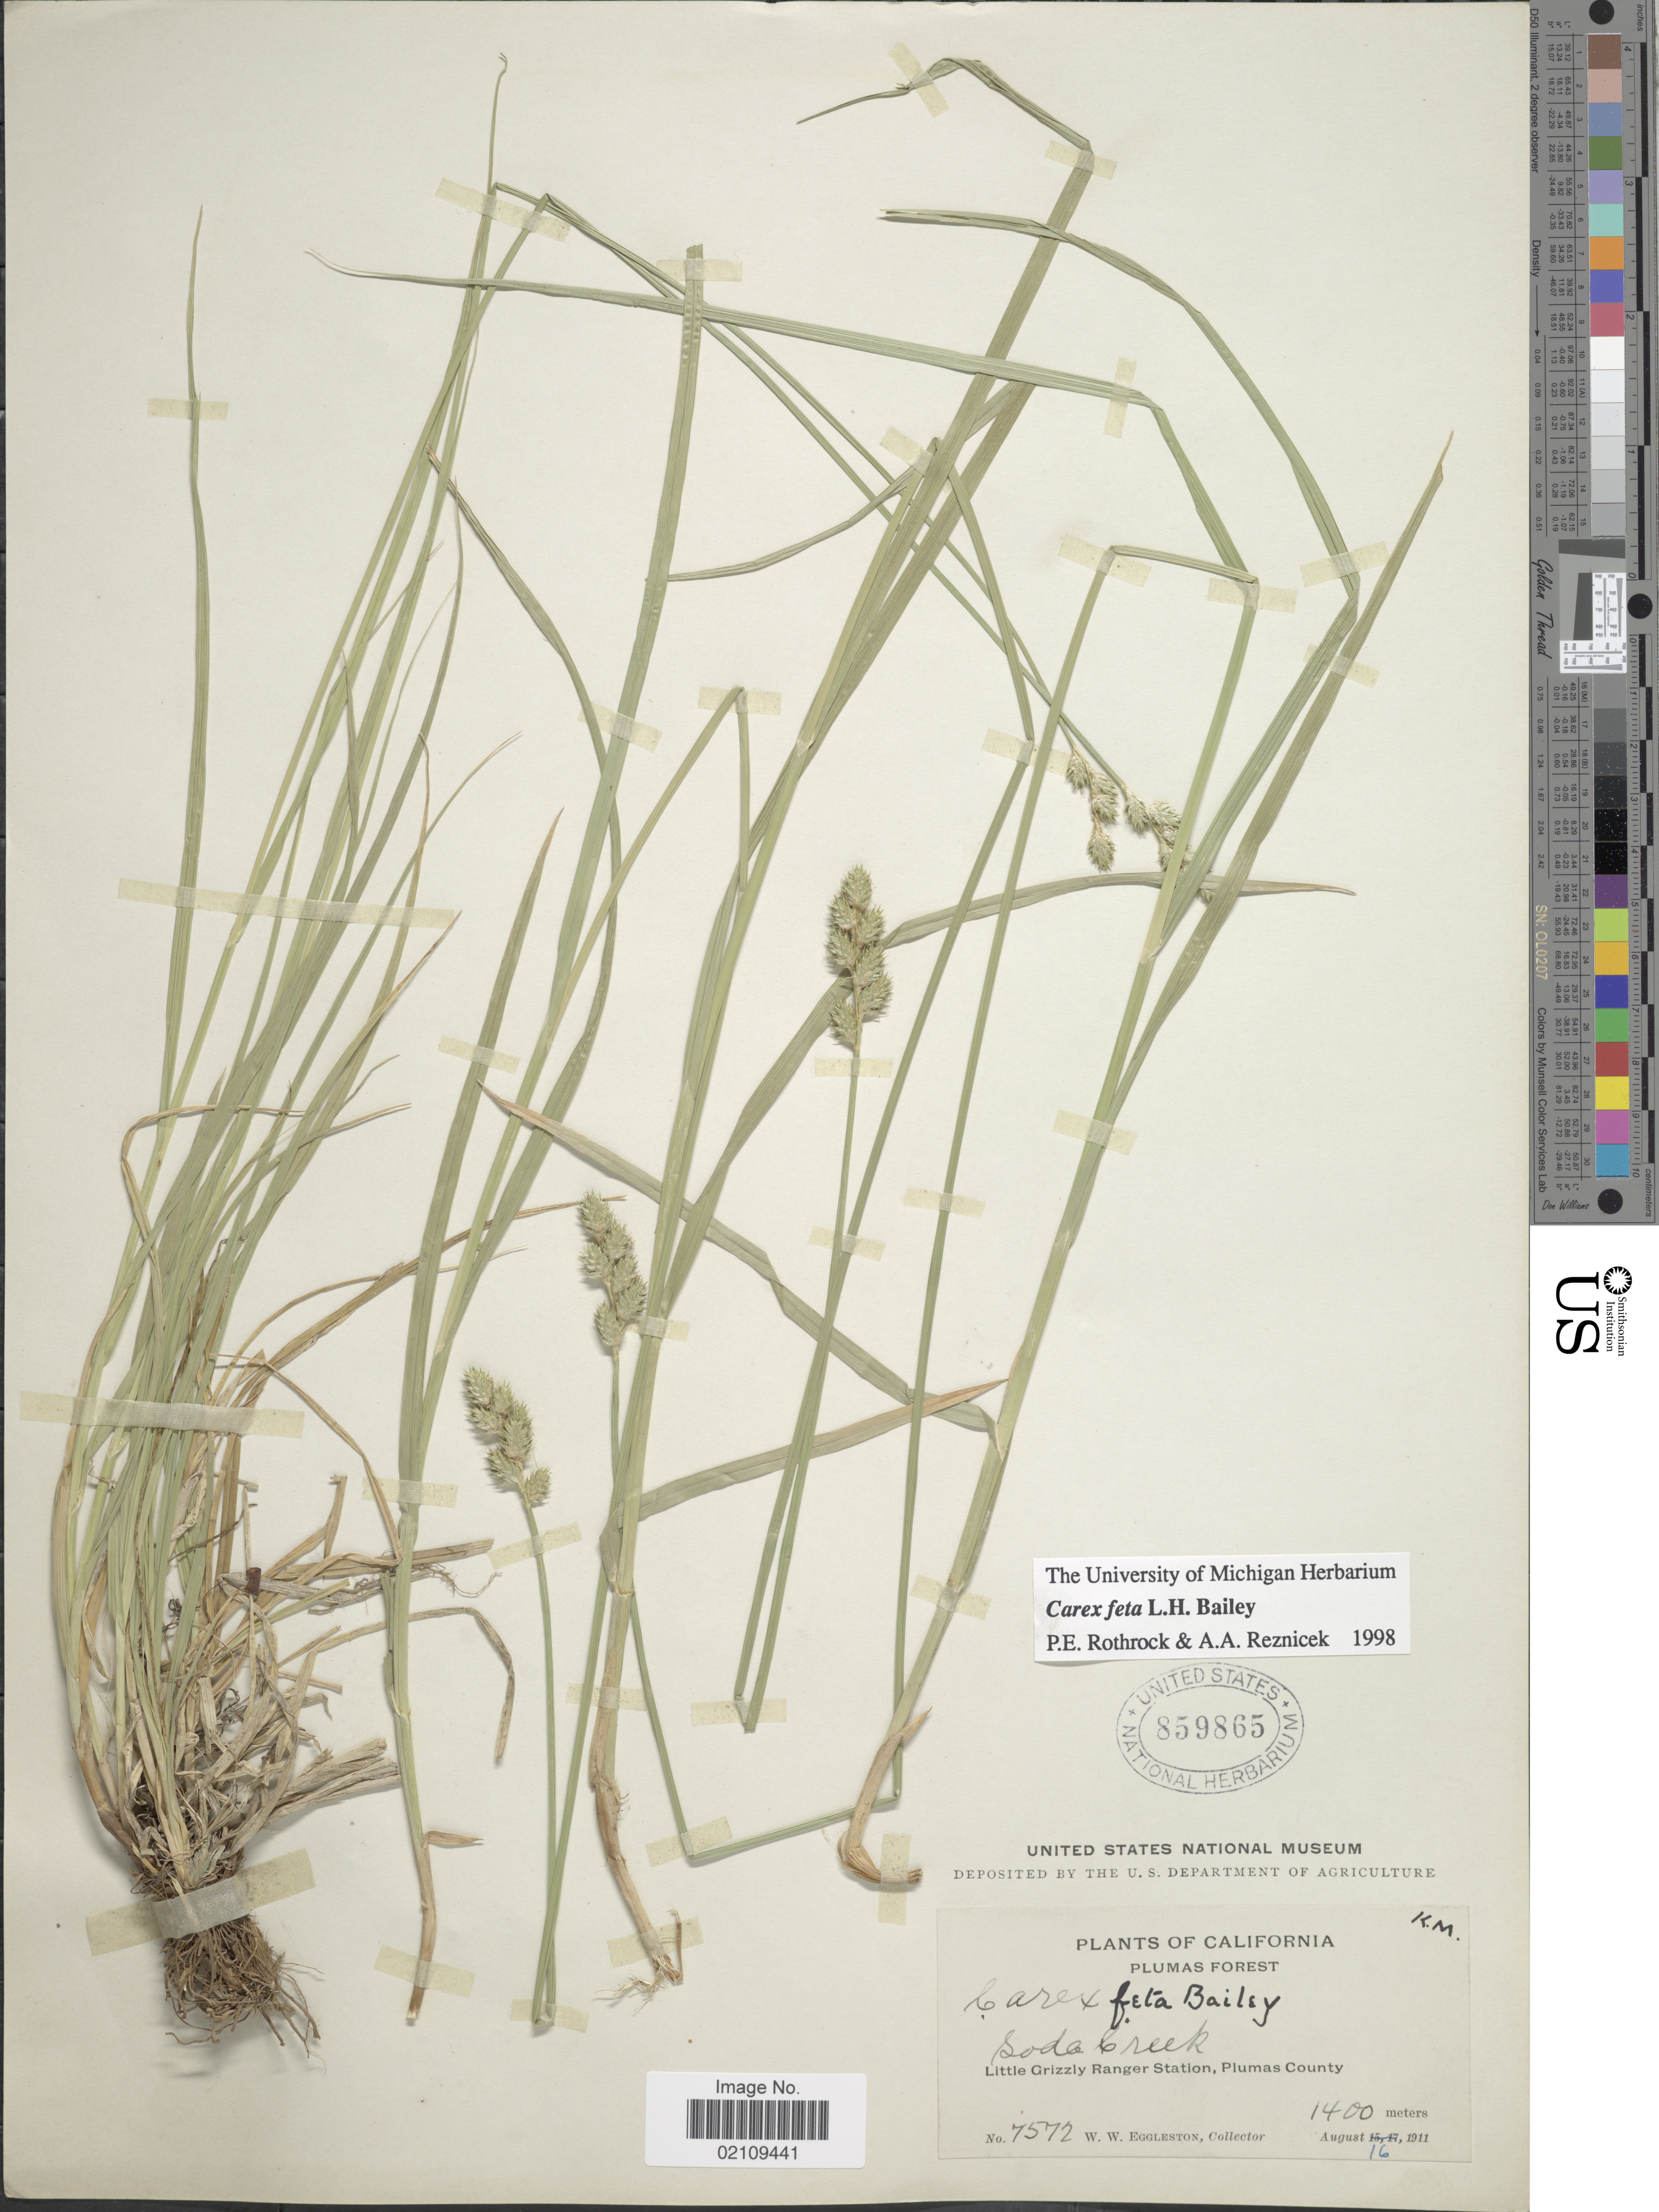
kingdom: Plantae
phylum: Tracheophyta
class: Liliopsida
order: Poales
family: Cyperaceae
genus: Carex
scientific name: Carex feta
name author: L.H. Bailey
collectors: W. W. Eggleston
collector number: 7572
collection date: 1911-08-16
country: United States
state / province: California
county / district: Plumas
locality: Plimas Forest, Soda Creek, Little Grizzly Ranger Station, Plumas County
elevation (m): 1400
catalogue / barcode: US 859865